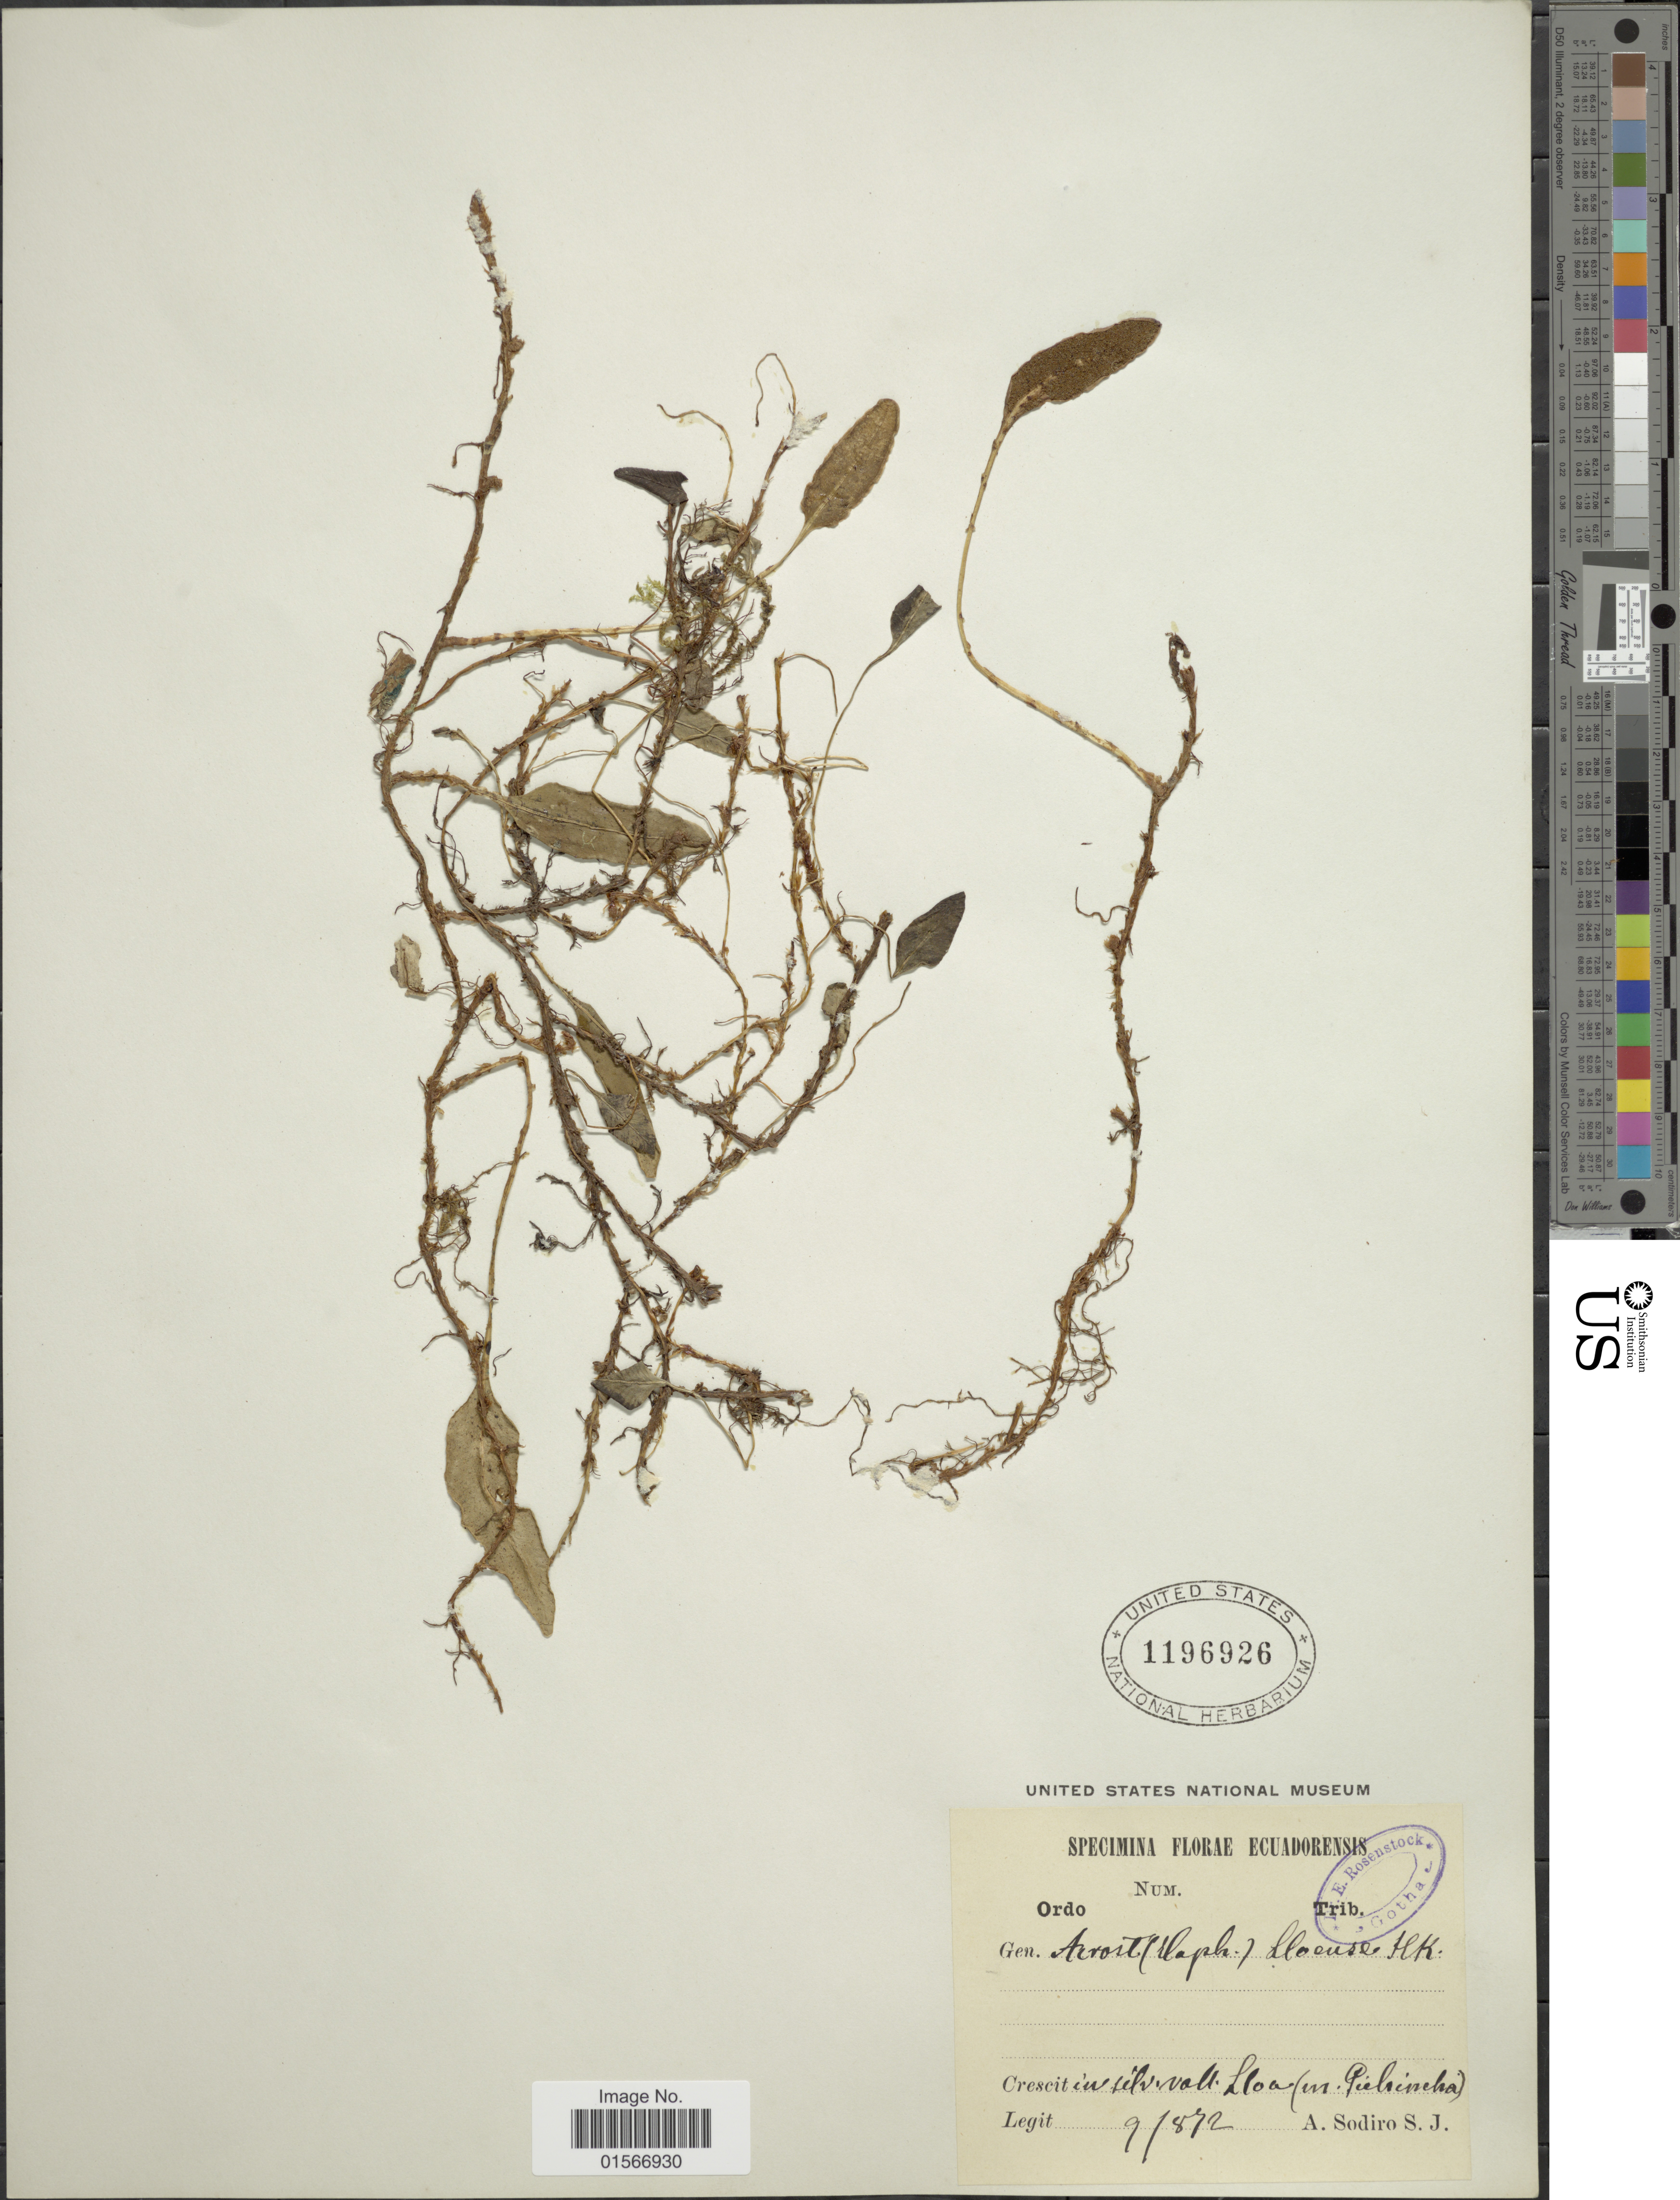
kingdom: Plantae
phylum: Tracheophyta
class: Polypodiopsida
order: Polypodiales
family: Dryopteridaceae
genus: Elaphoglossum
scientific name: Elaphoglossum lloense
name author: (Hook.) T. Moore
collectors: A. Mille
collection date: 1872-09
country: Ecuador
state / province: Pichincha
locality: In silv. vall. Lloa (in Pichincha)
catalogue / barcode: US 1196926